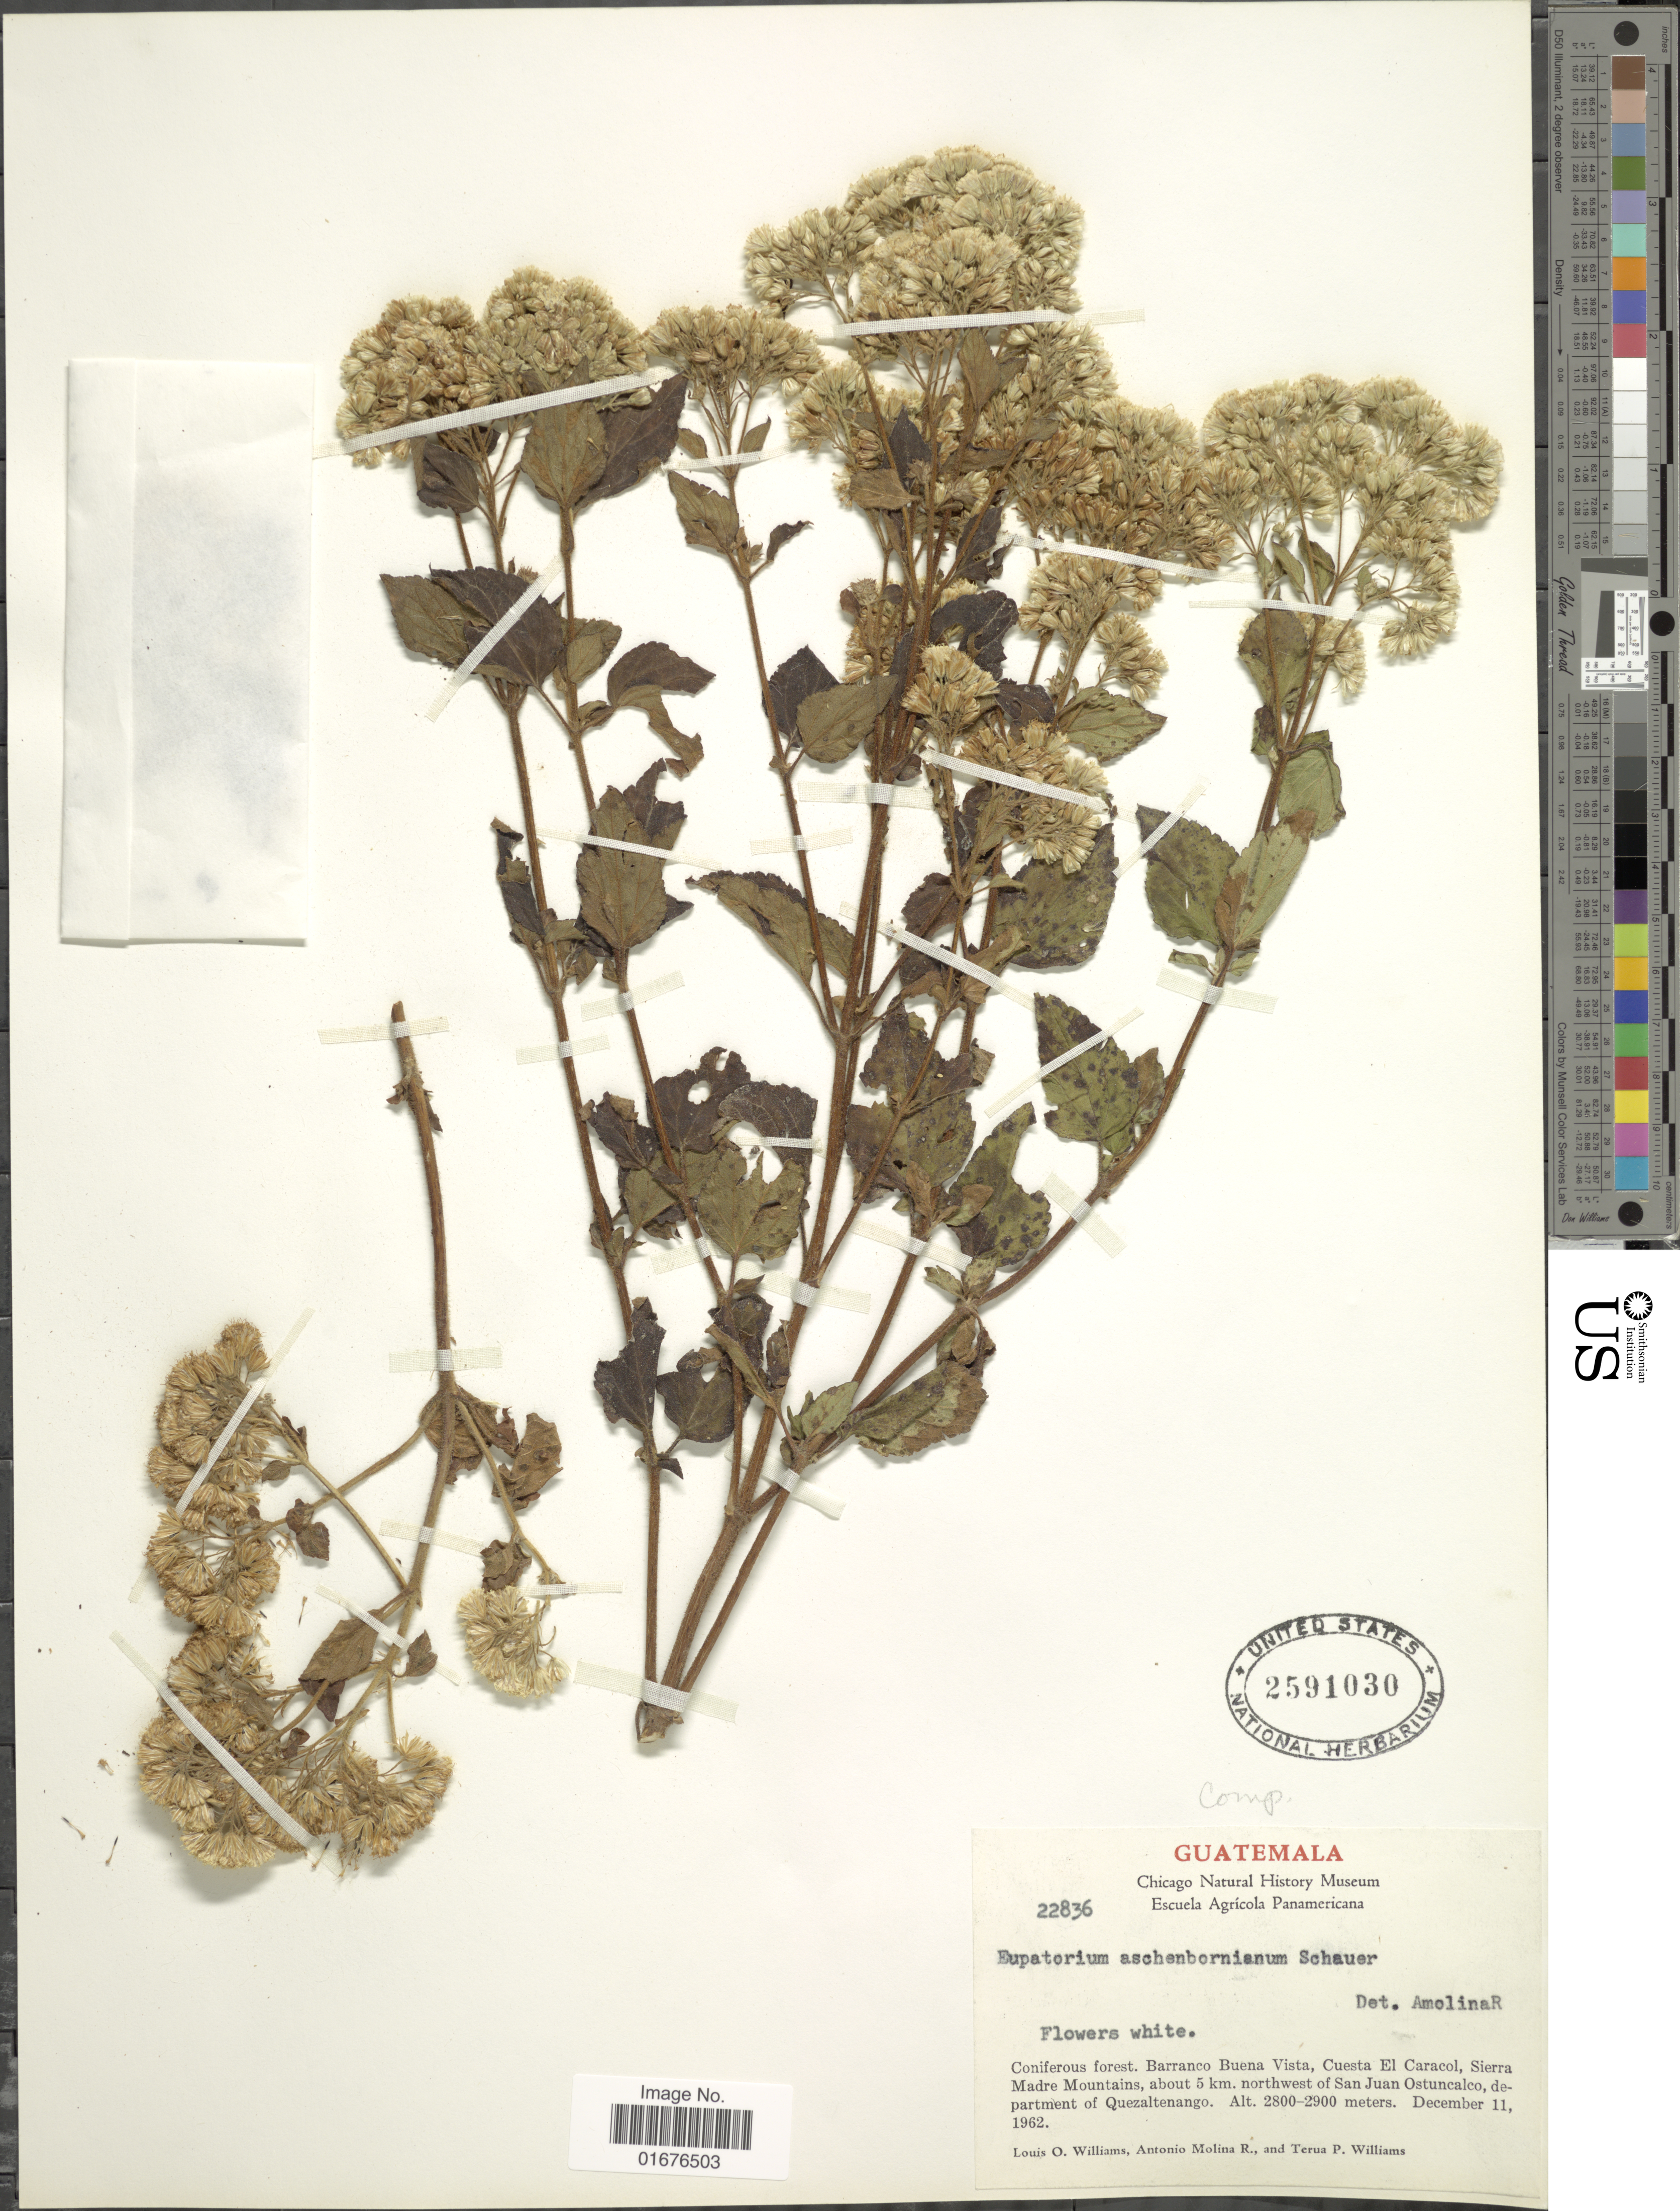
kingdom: Plantae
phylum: Tracheophyta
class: Magnoliopsida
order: Asterales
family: Asteraceae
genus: Ageratina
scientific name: Ageratina pichinchensis var. bustamenta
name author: (DC.) R.M. King & H. Rob.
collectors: L. O. Williams, A. Molina R. & T. P. Williams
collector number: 22836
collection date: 1962-12-11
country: Guatemala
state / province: Quetzaltenango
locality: Coniferous forest, Barranco Buena Vista, Cuesta El Caracol, Sierra Madre Mountains, about 5 km. northwest of San Juan Ostunalco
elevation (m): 2800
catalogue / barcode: US 2591030